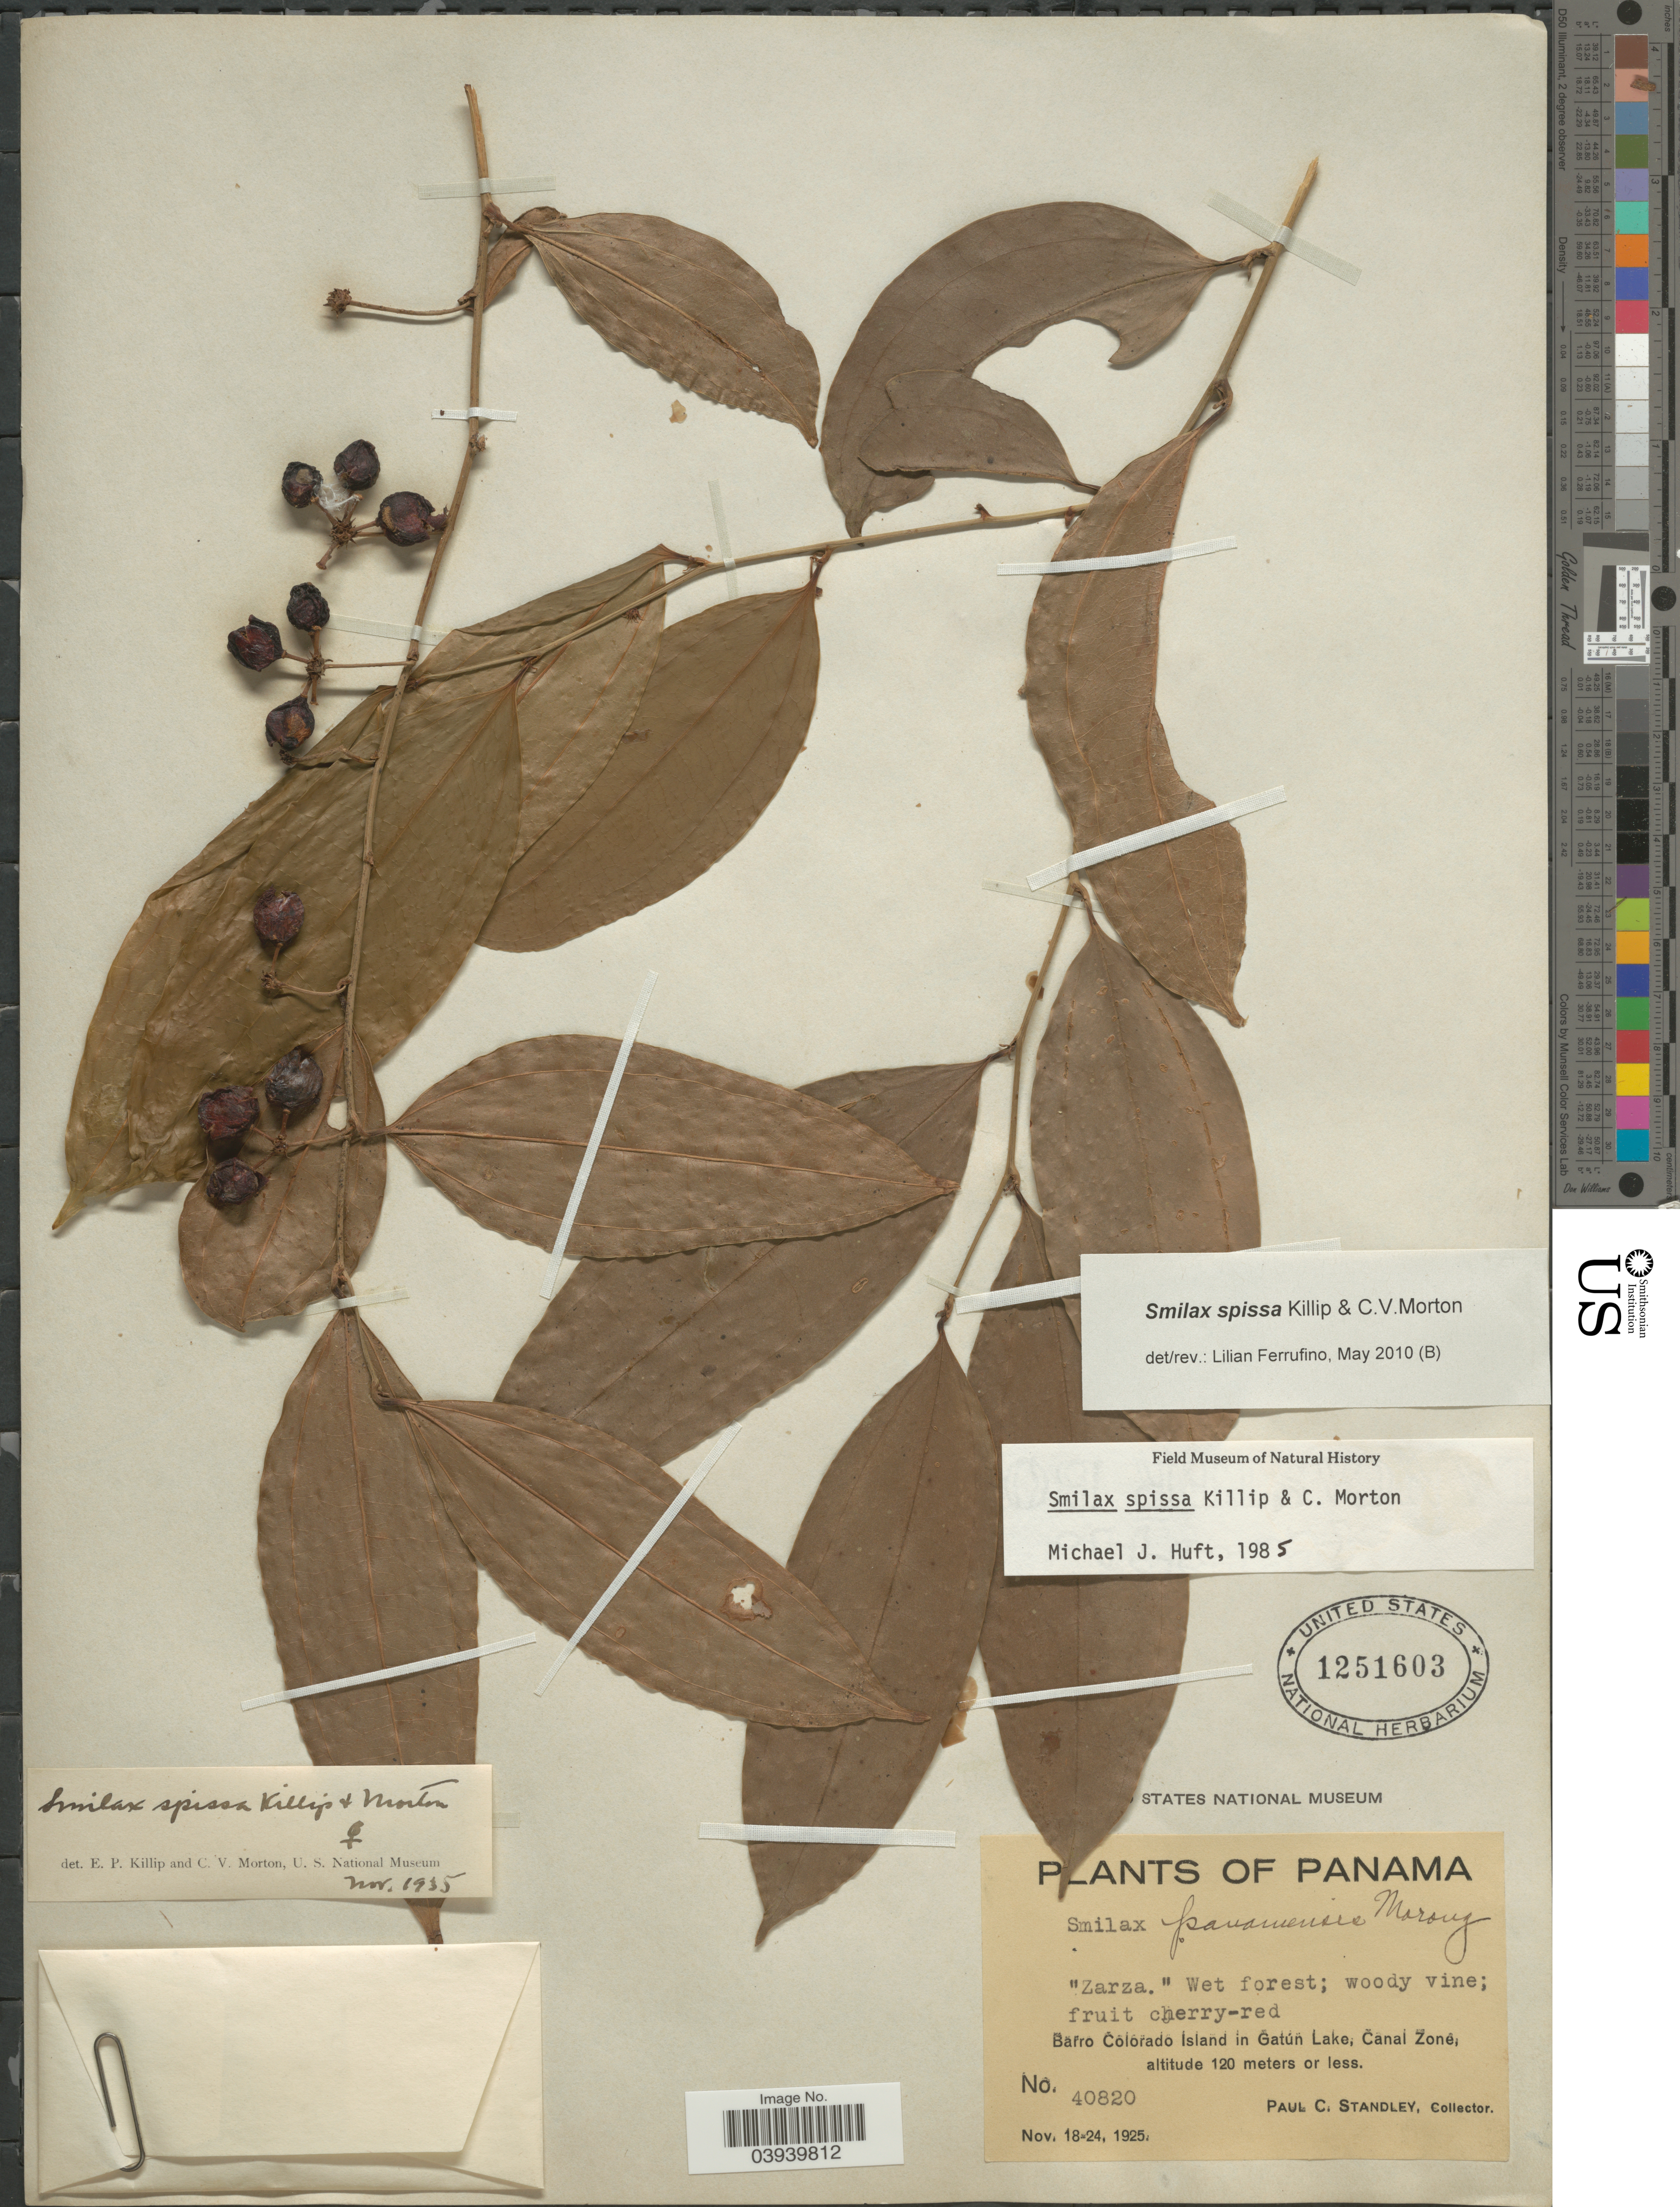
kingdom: Plantae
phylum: Tracheophyta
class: Liliopsida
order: Liliales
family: Smilacaceae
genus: Smilax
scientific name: Smilax spissa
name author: Killip & C.V. Morton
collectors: P. C. Standley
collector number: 40820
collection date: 1925-11-18/1925-11-24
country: Panama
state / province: Bocas del Toro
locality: Barro Colorado Island in Gatún Lake, Canal Zone.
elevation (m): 120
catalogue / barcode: US 1251603